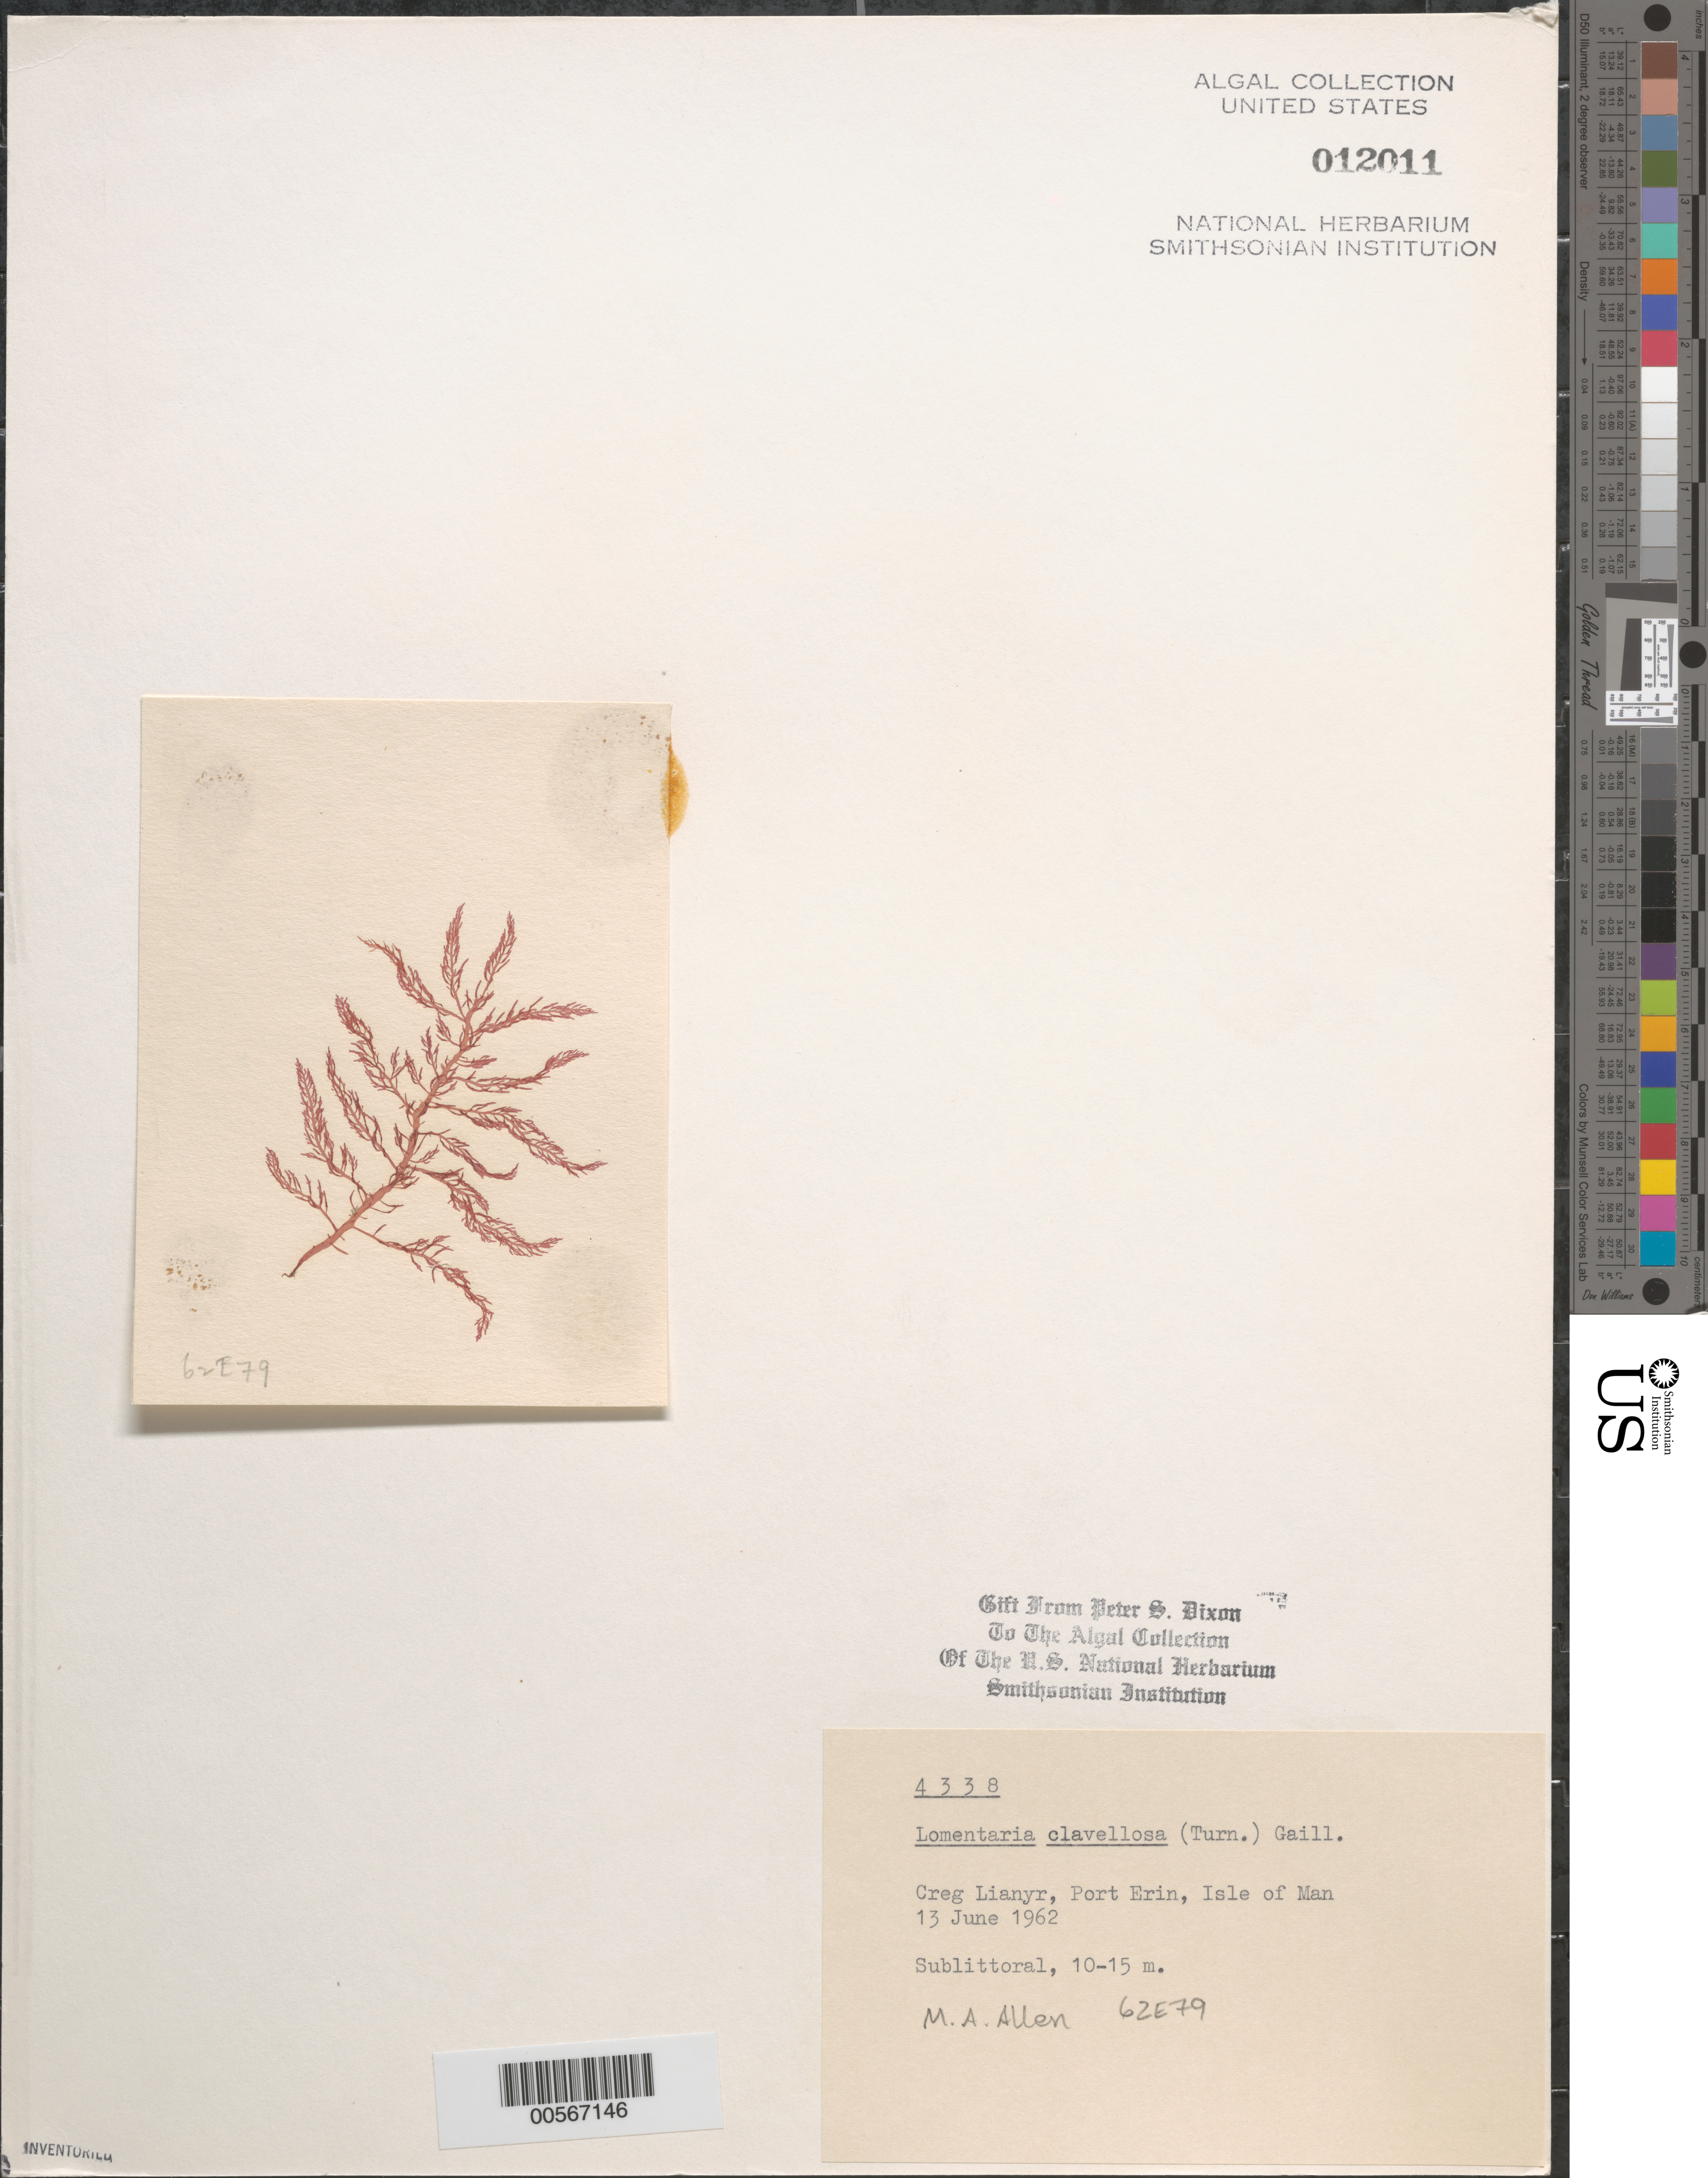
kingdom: Plantae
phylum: Rhodophyta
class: Florideophyceae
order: Rhodymeniales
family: Lomentariaceae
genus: Lomentaria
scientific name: Lomentaria clavellosa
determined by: Dixon, P. S.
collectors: M. A. Allen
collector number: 62E79 & PSD 4338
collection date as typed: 13 Jun 1962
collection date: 1962-06-13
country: United Kingdom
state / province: England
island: Isle of Man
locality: Creg Lianyr, Port Erin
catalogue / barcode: US 12011